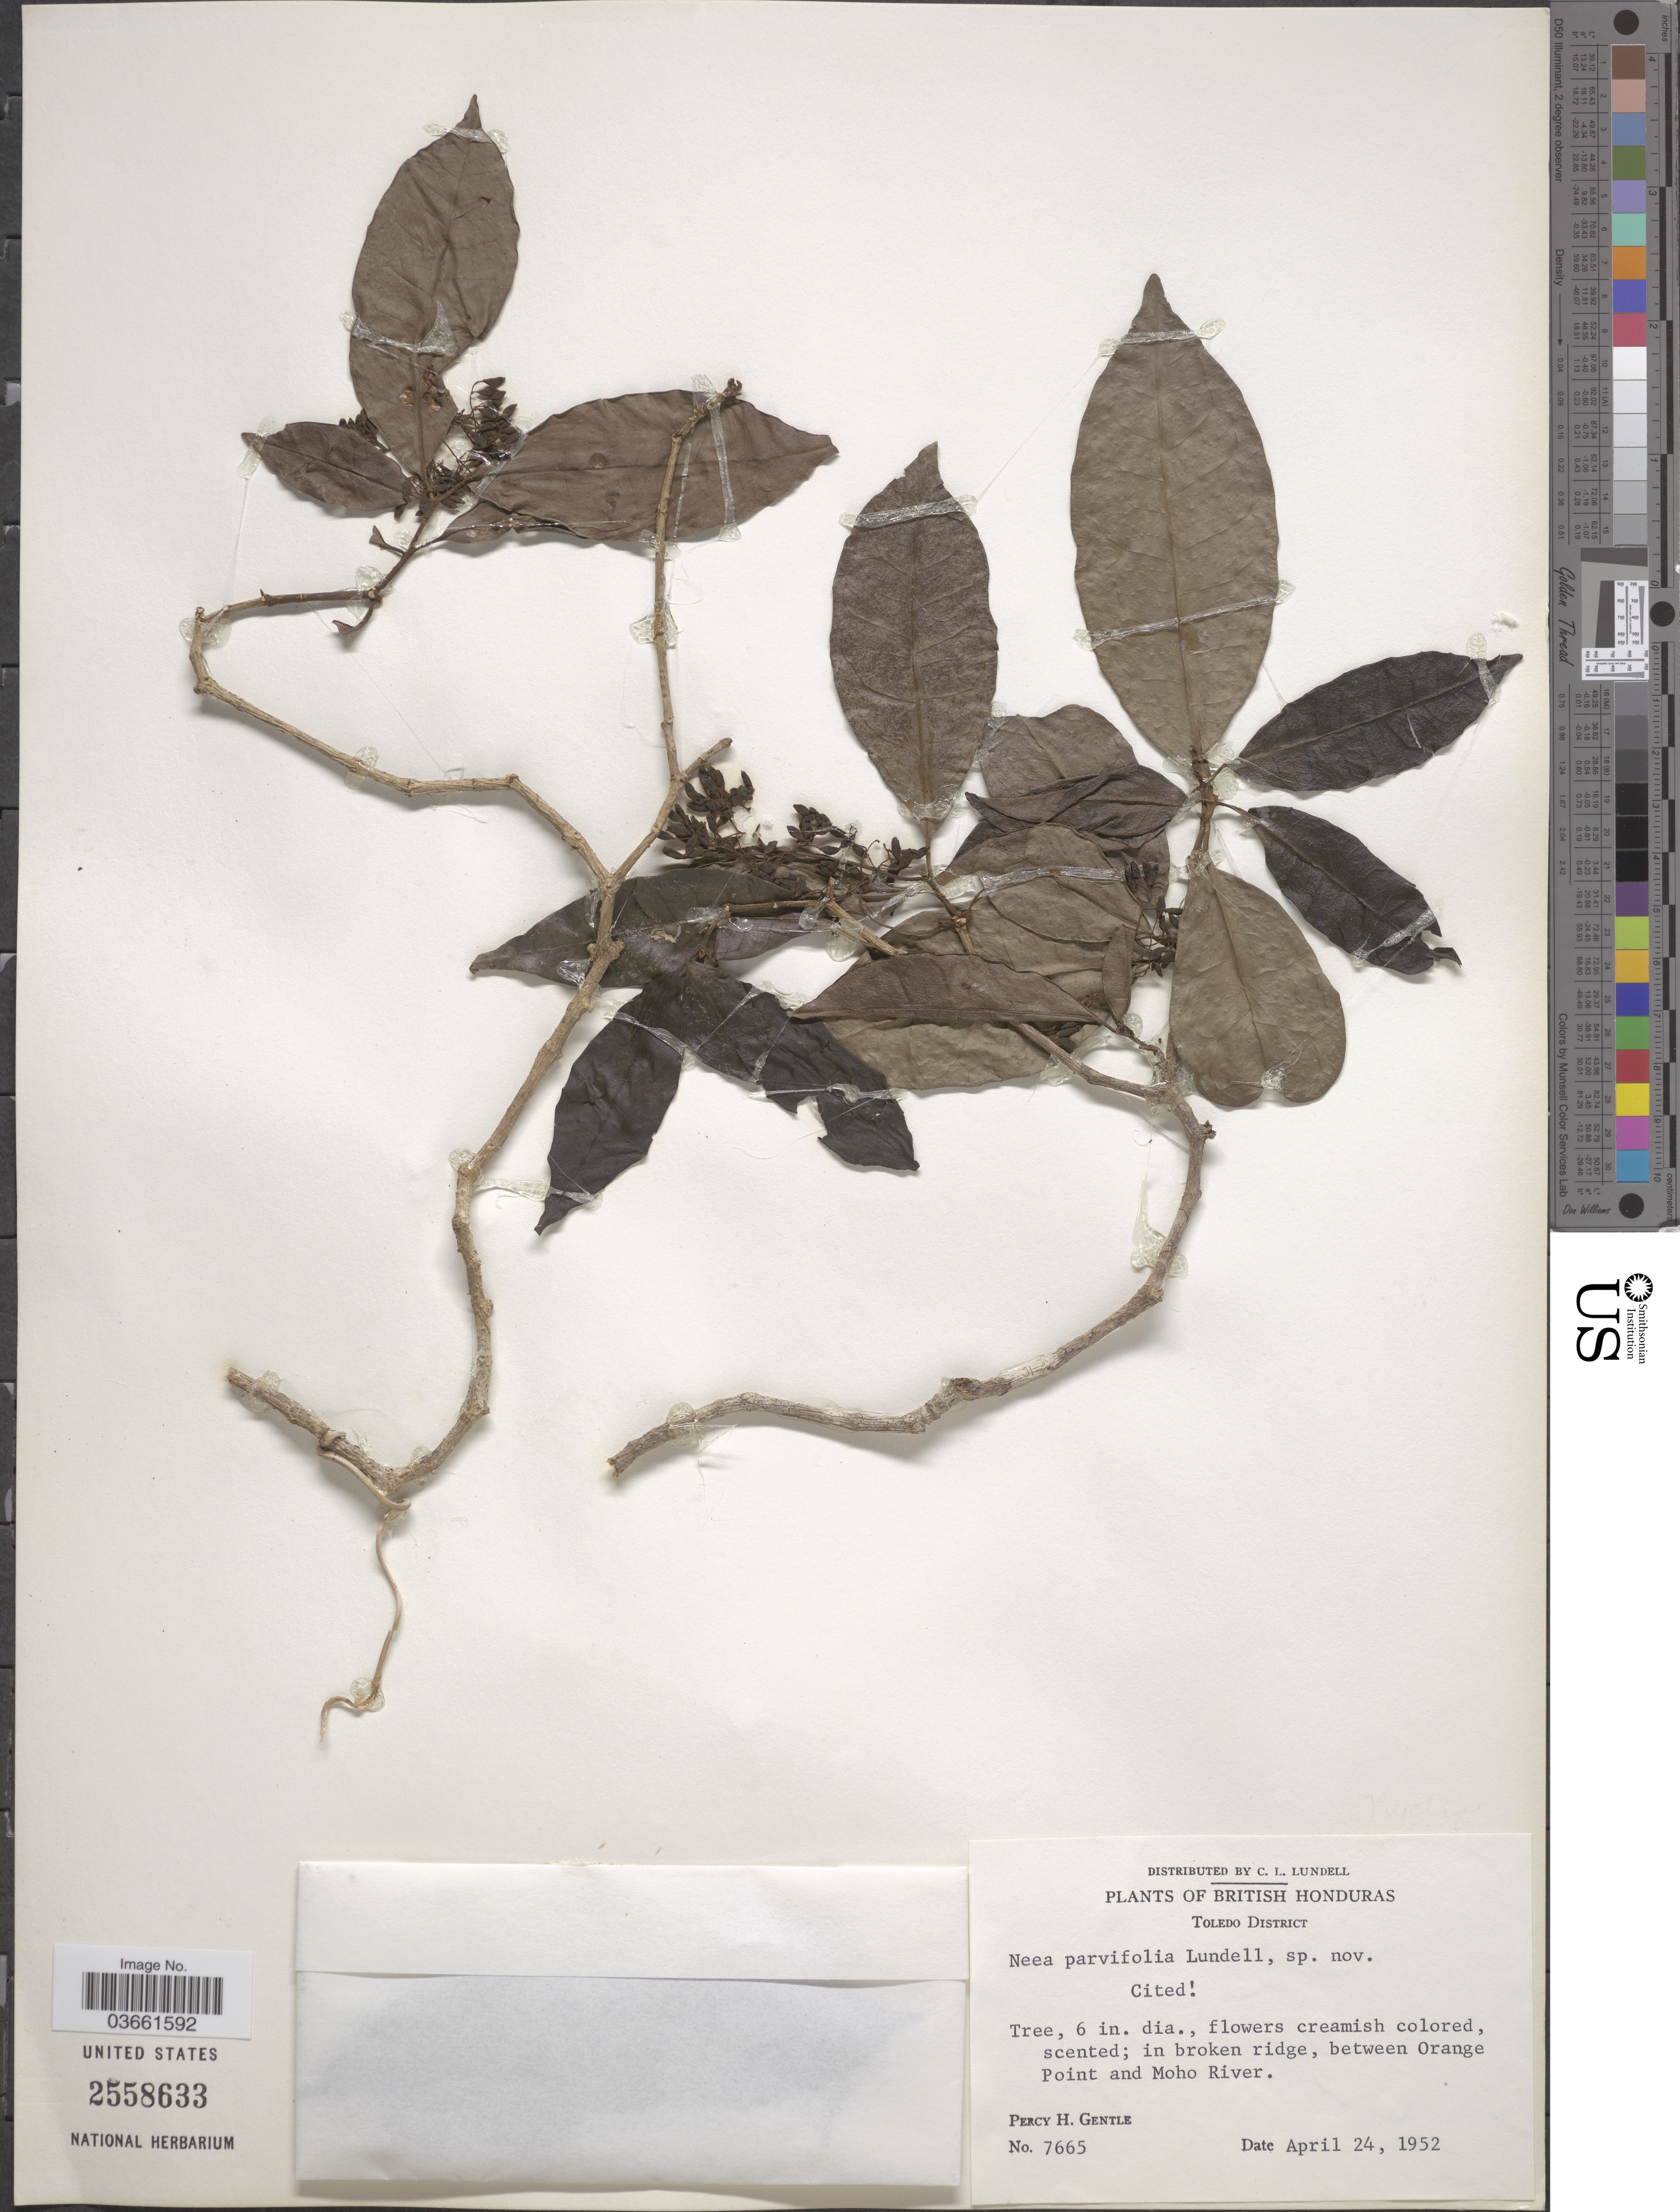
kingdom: Plantae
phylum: Tracheophyta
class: Magnoliopsida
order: Caryophyllales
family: Nyctaginaceae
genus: Neea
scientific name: Neea parvifolia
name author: Poepp. & Endl.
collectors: P. H. Gentle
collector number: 7665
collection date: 1952-04-24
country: Belize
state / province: Toledo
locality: British Honduras. Toledo District. In broken ridge, between Orange Point and Moho River.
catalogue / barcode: US 2558633